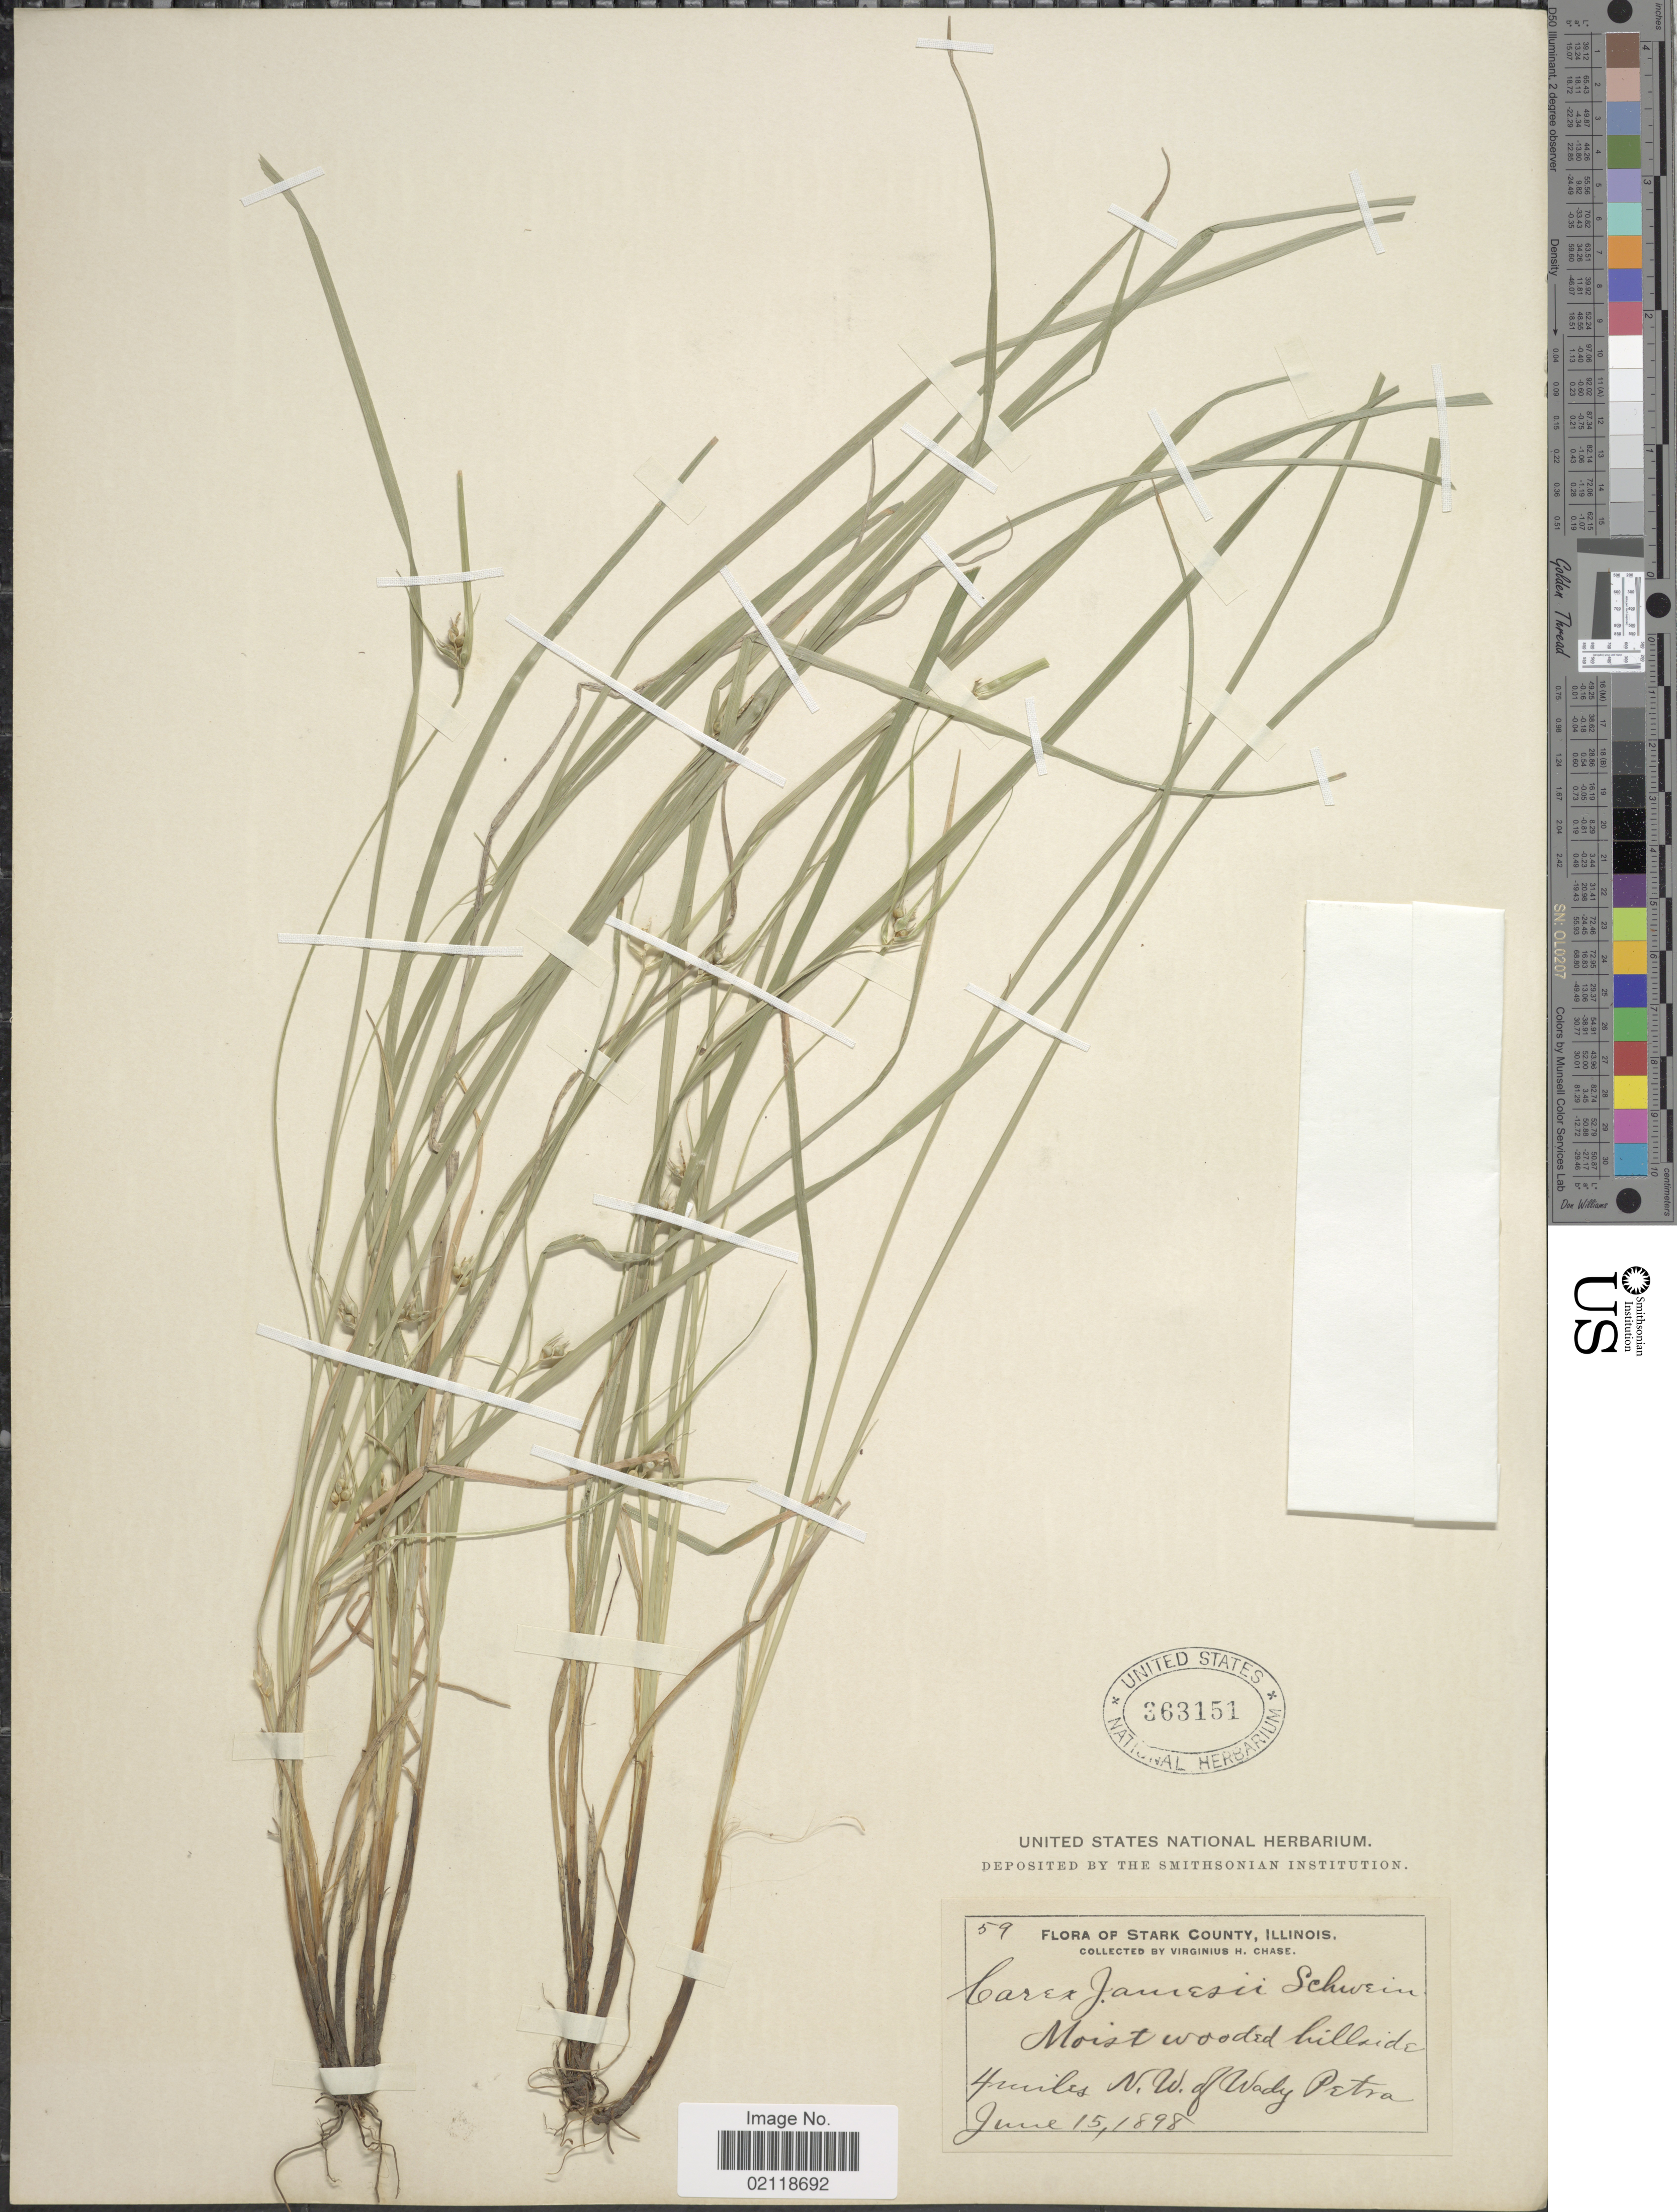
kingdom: Plantae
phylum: Tracheophyta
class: Liliopsida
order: Poales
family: Cyperaceae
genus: Carex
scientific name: Carex jamesii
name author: Schwein.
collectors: V. H. Chase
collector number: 59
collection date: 1898-06-15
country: United States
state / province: Illinois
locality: Stark County, moist wooded hillside 4 miles N.W. of Wady Petra.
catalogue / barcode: US 363151